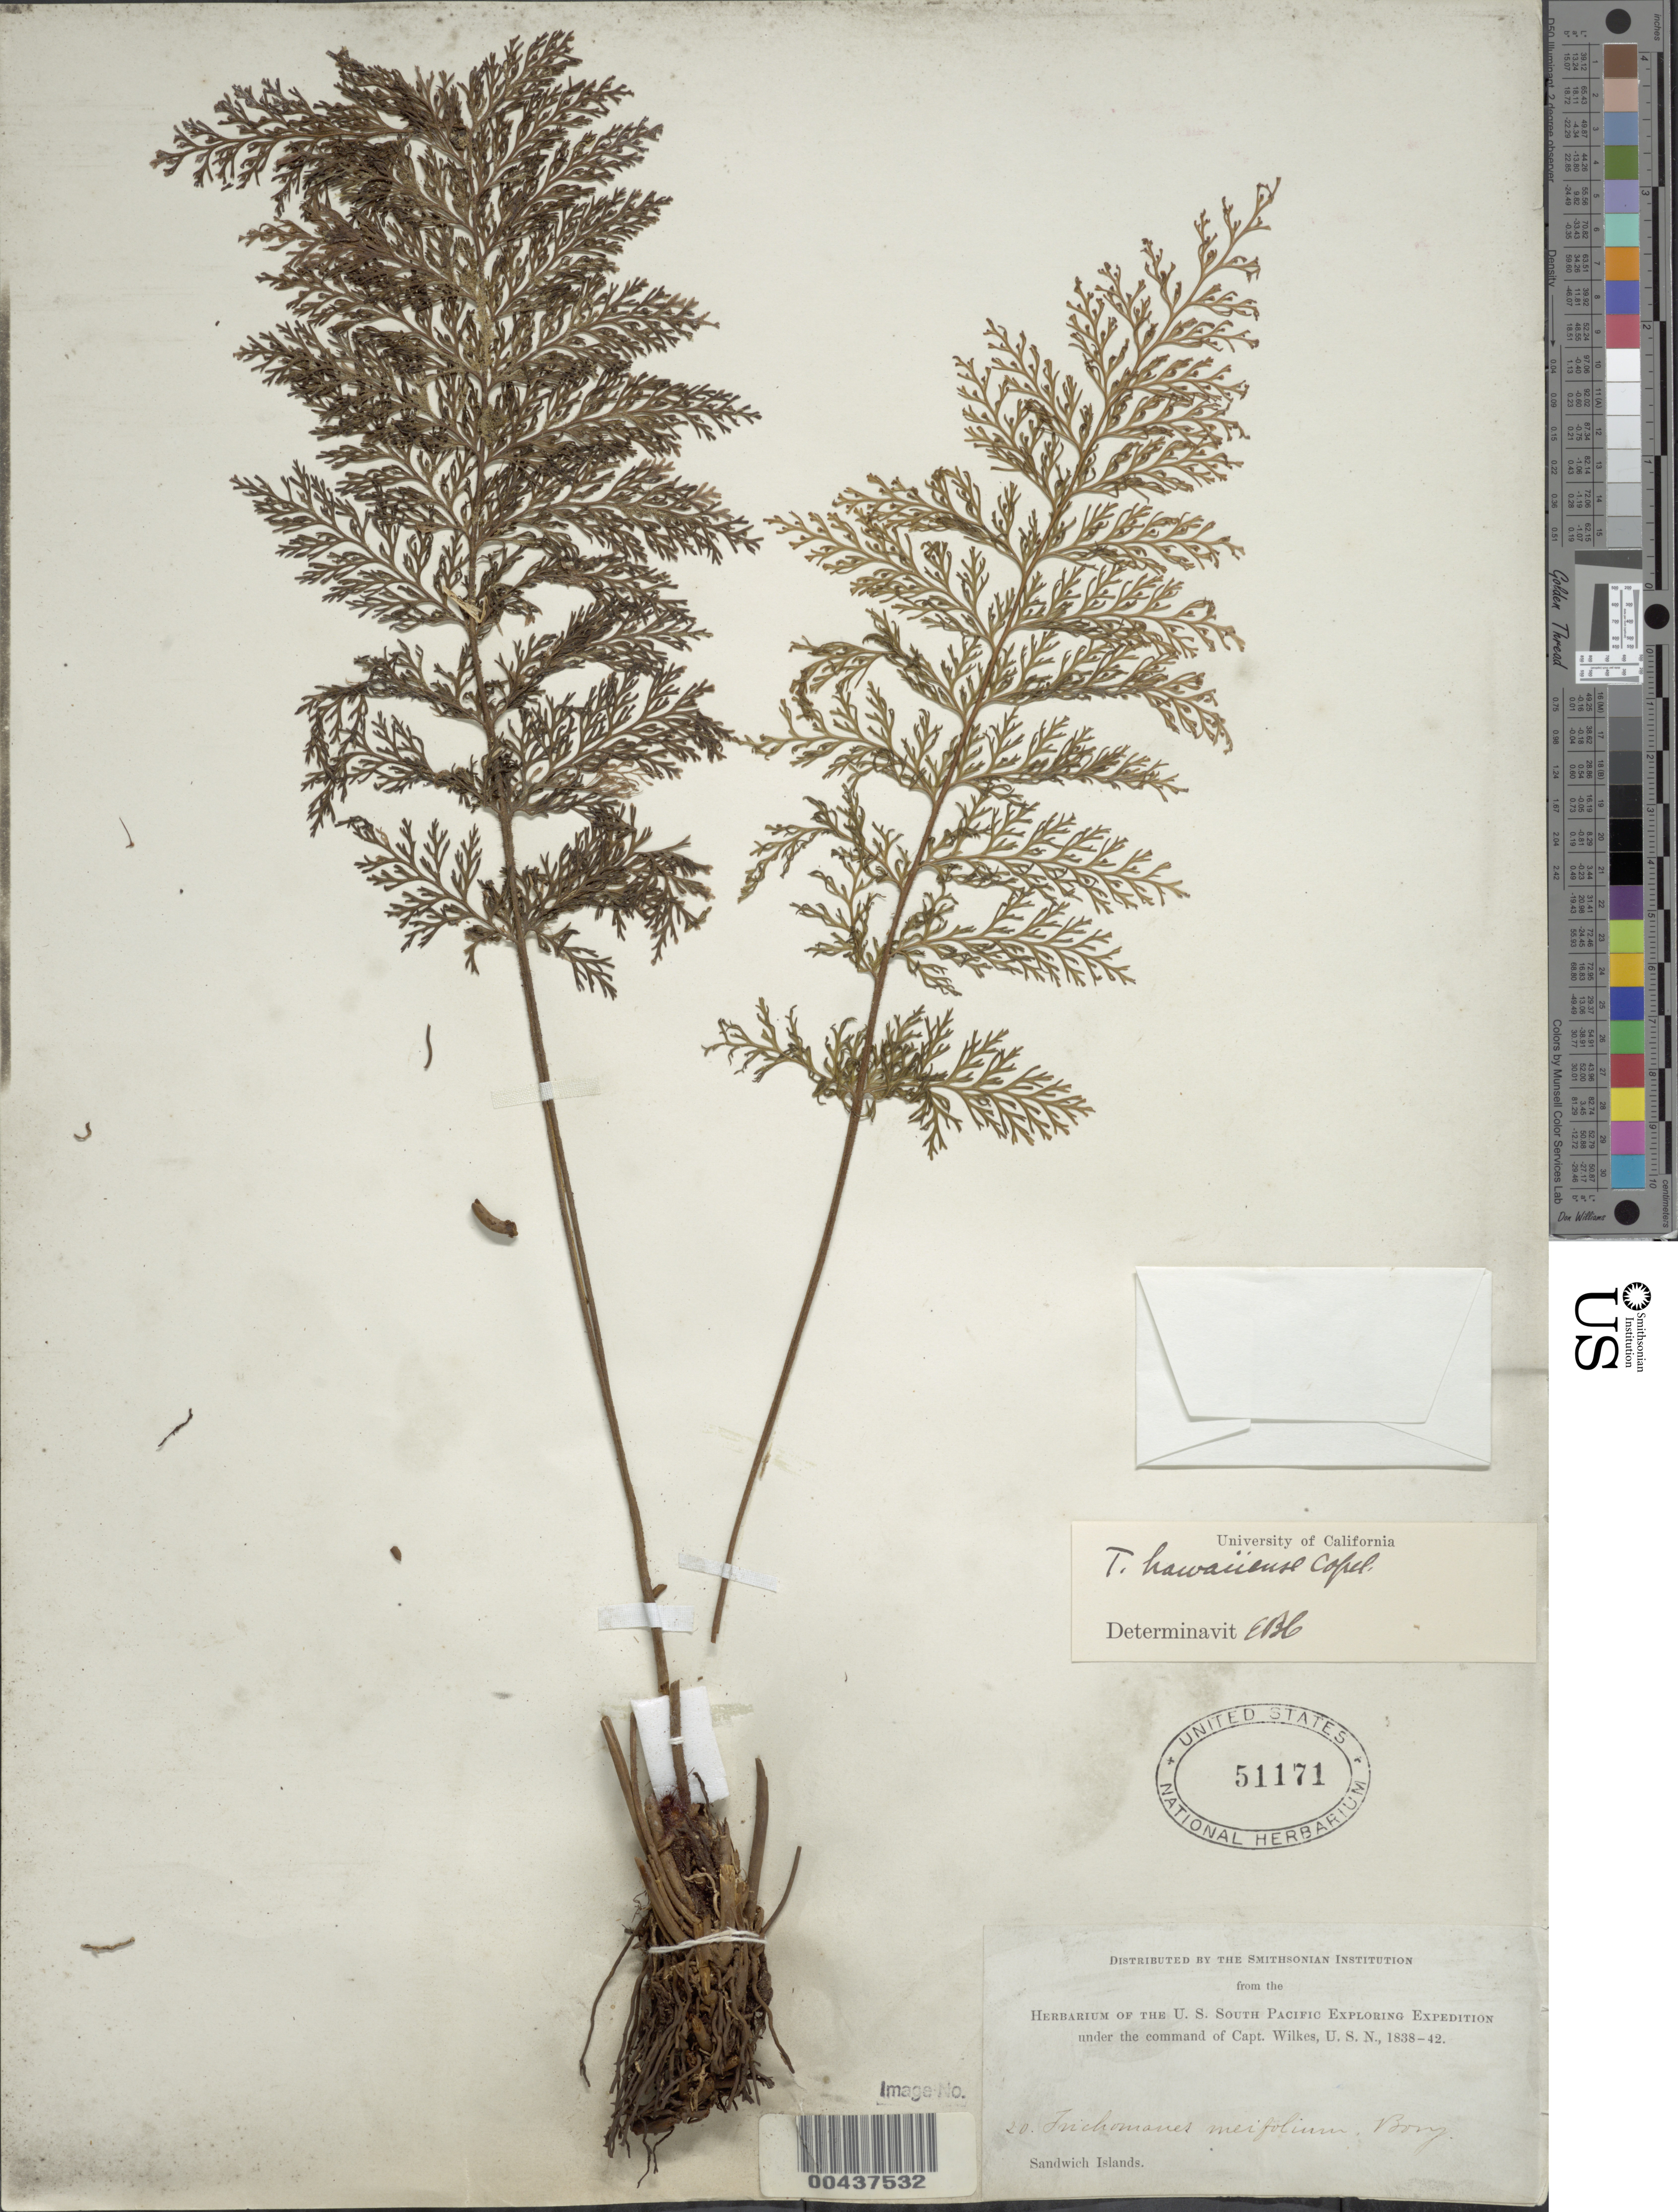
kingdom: Plantae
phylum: Tracheophyta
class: Polypodiopsida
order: Hymenophyllales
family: Hymenophyllaceae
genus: Callistopteris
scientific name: Callistopteris baldwinii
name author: (D.C. Eaton) Copel.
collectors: Wilkes Explor. Exped.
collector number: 20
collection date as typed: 1838 to -- --- 1842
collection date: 1838/1842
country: United States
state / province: Hawaii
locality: Sandwich Islands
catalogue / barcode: US 51171